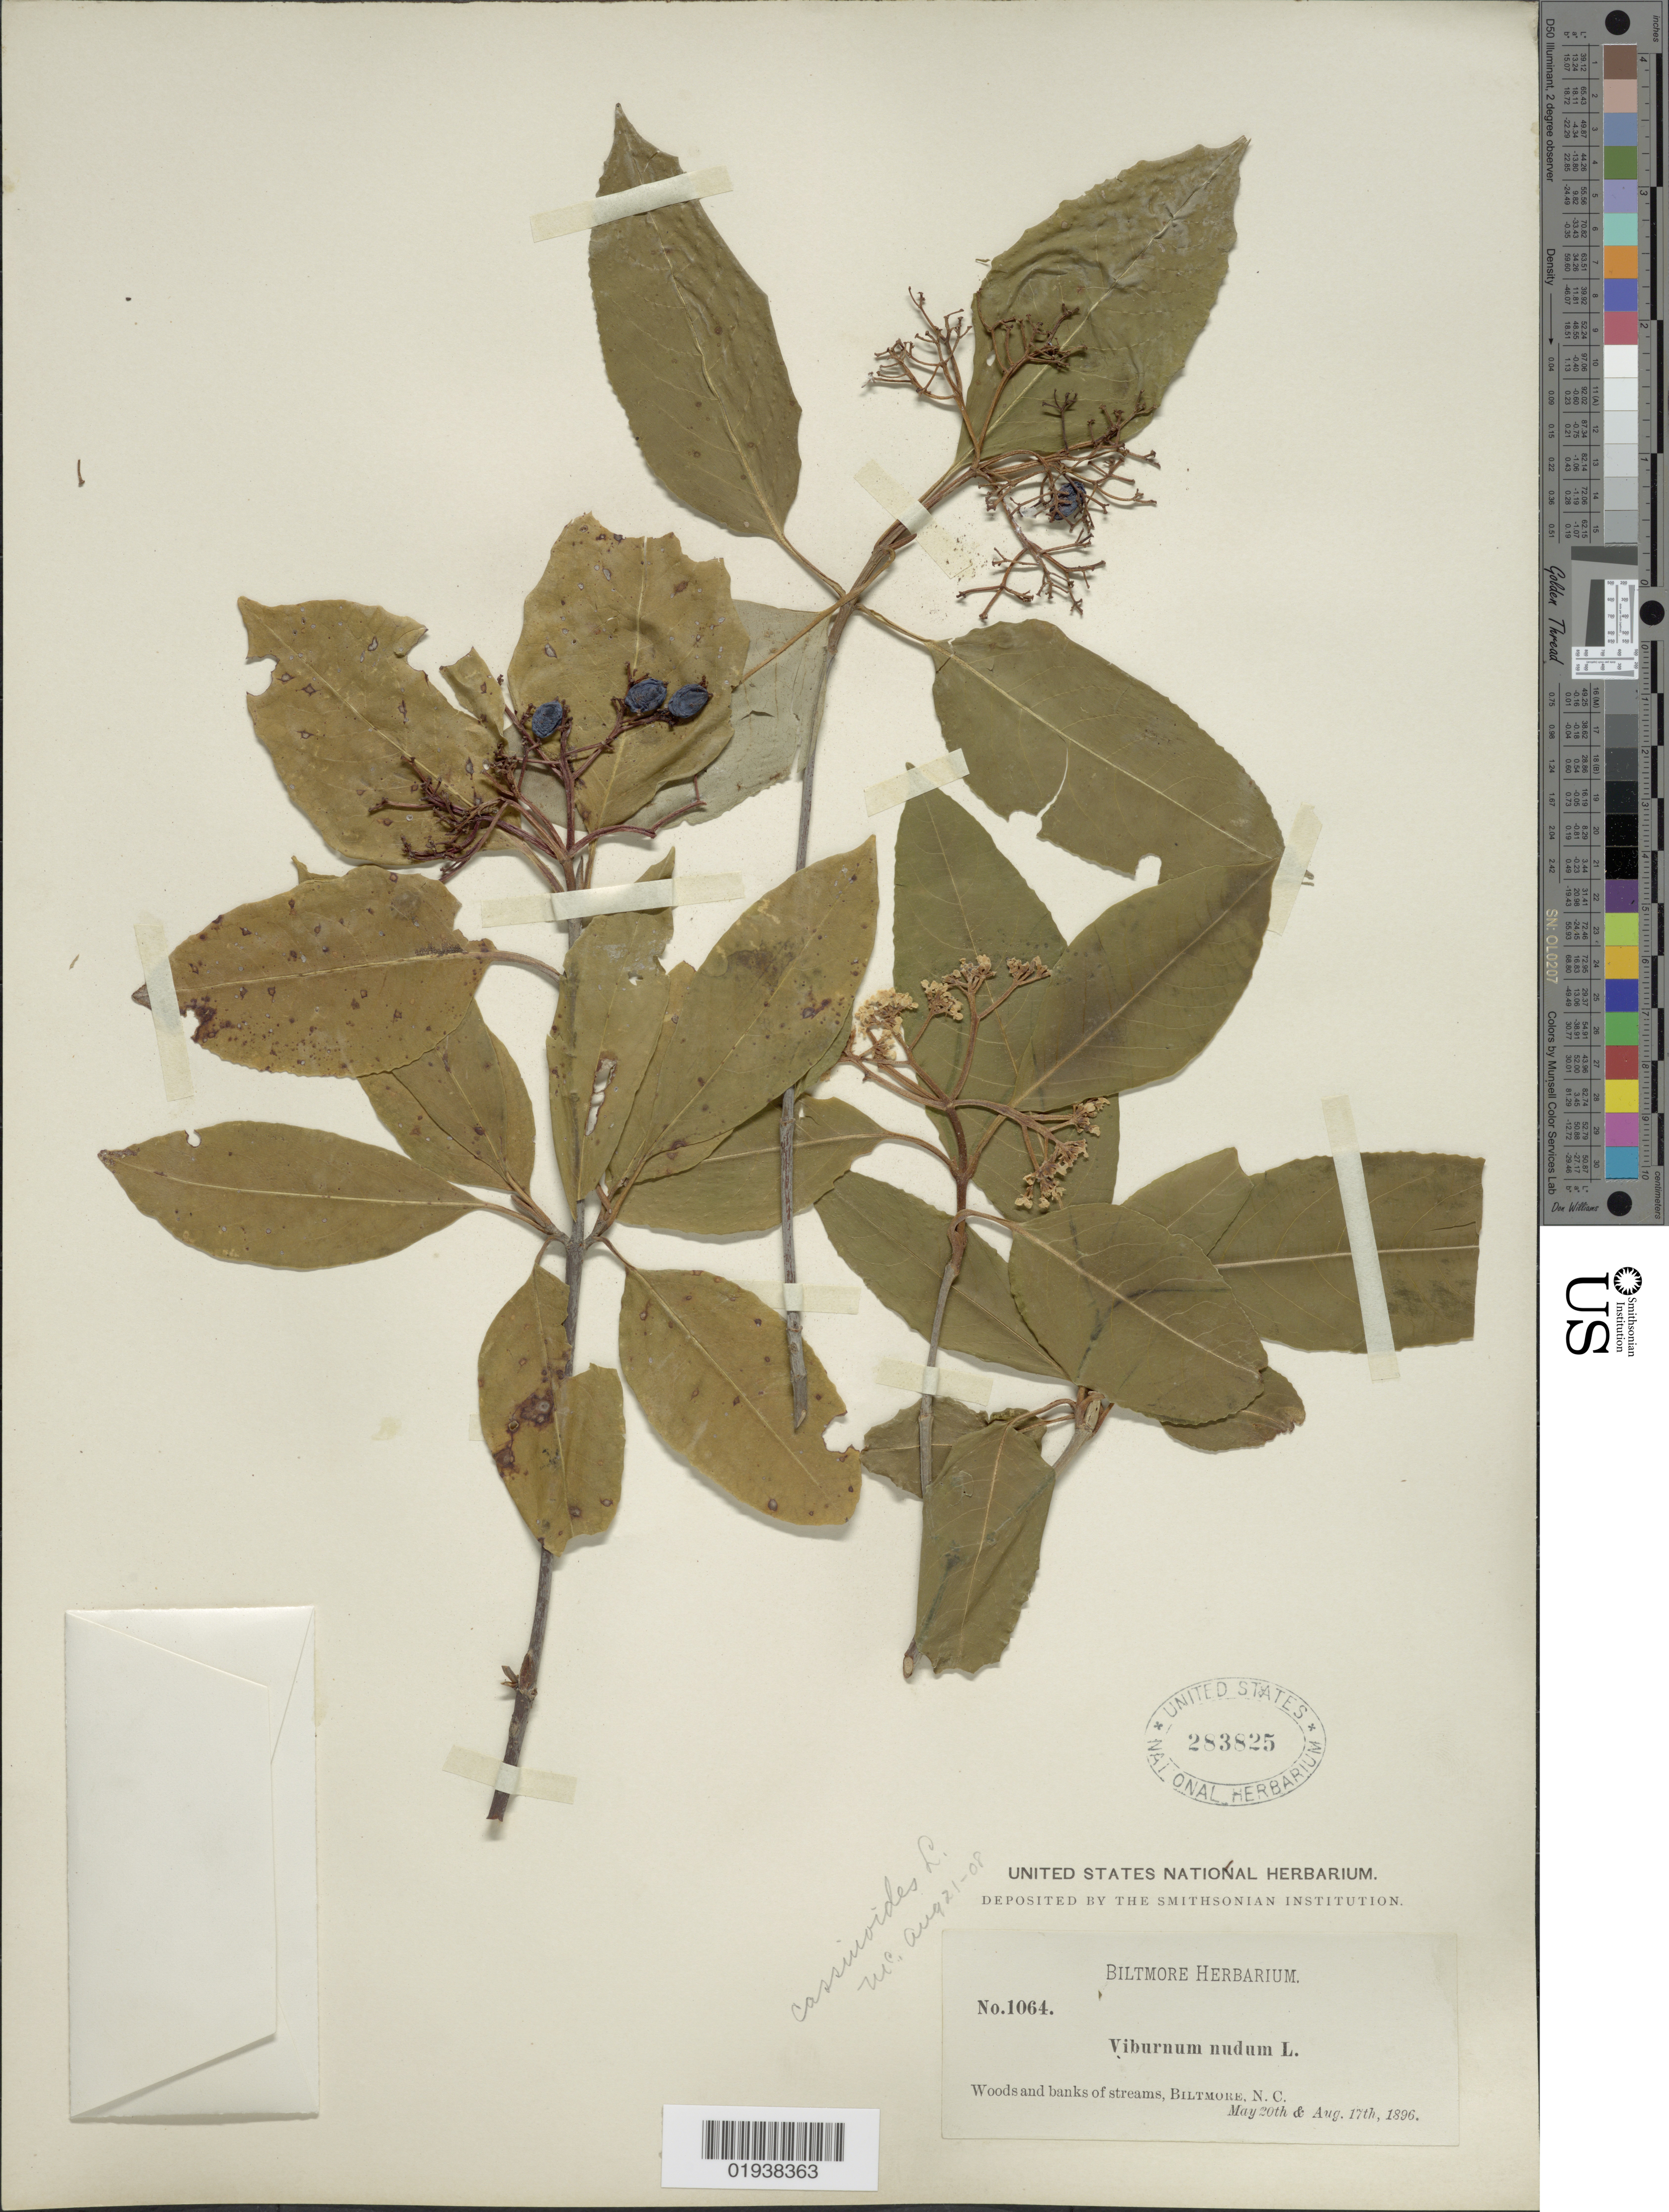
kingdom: Plantae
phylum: Tracheophyta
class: Magnoliopsida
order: Dipsacales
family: Viburnaceae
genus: Viburnum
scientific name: Viburnum cassinoides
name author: L.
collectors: ex herb. Biltmore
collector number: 1064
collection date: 1896-05-20/1896-08-17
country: United States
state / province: North Carolina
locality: Woods and banks of streams, Biltmore.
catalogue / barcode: US 283825